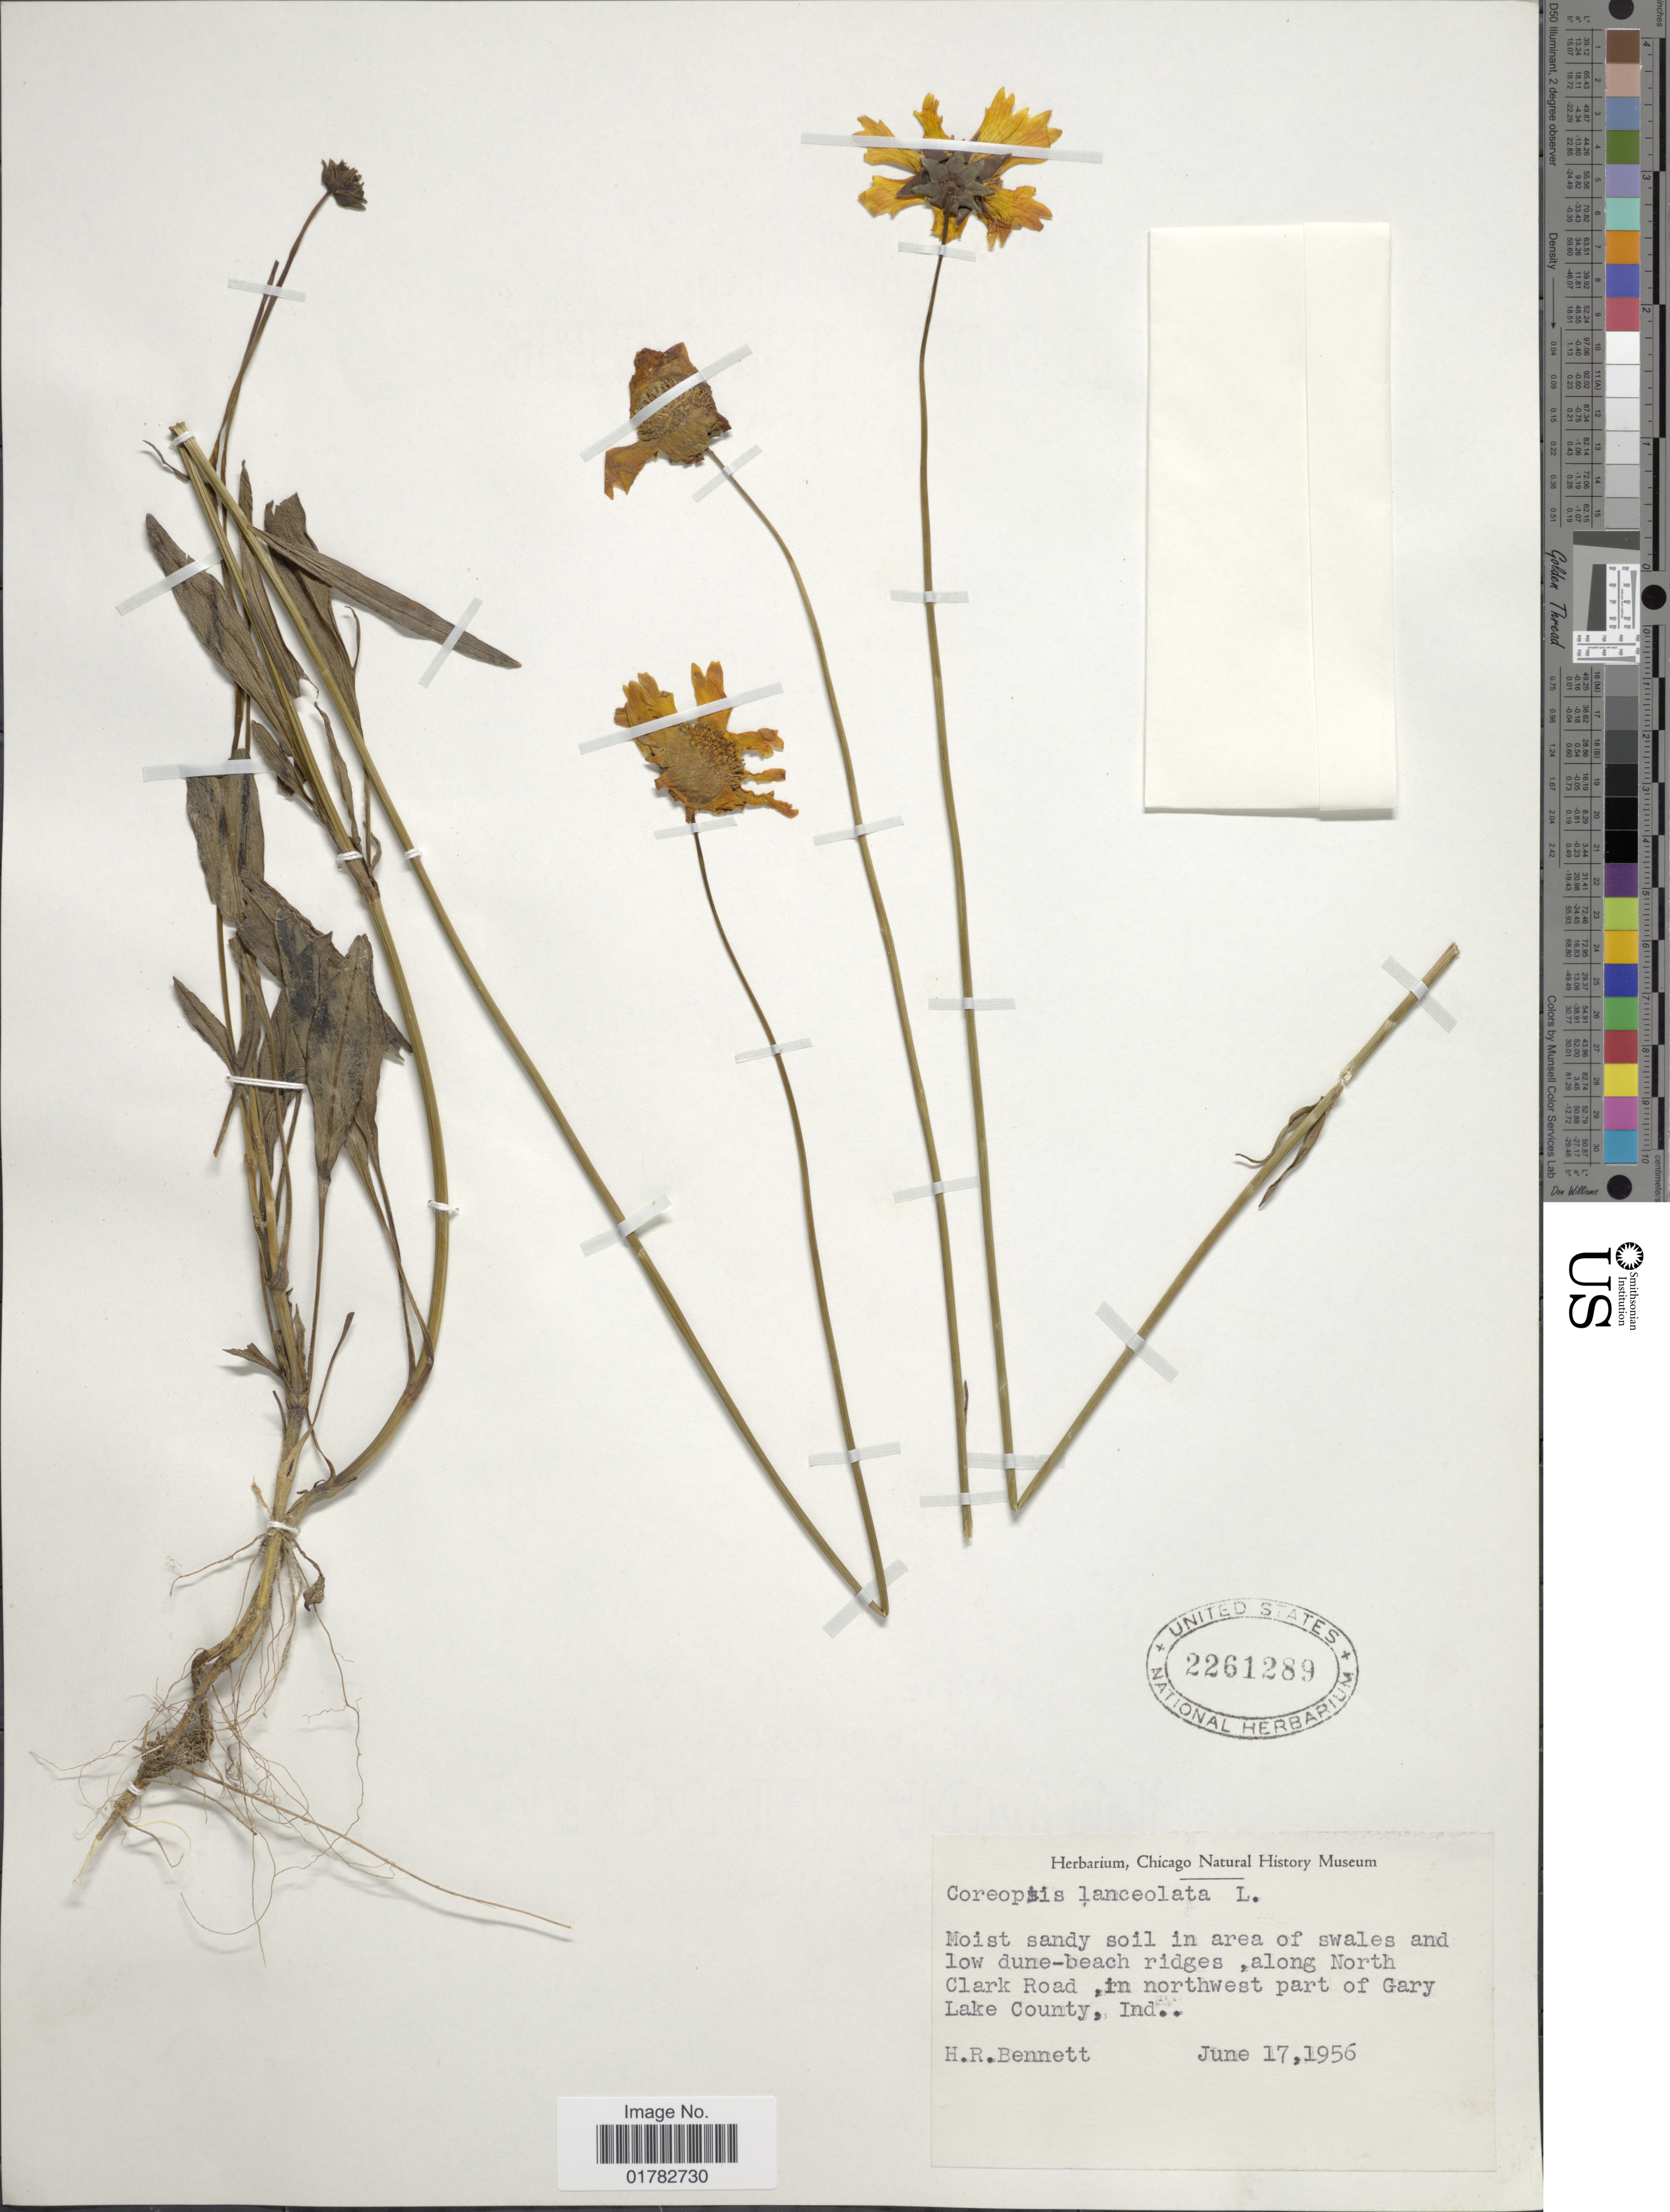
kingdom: Plantae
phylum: Tracheophyta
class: Magnoliopsida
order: Asterales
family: Asteraceae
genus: Coreopsis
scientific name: Coreopsis lanceolata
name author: L.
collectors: H. R. Bennett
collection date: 1956-06-17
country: United States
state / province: Indiana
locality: Moist sandy soil in area of swales and low dune-beach ridges, along North Clark Road, in northwest of Gary Lake County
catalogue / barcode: US 2261289